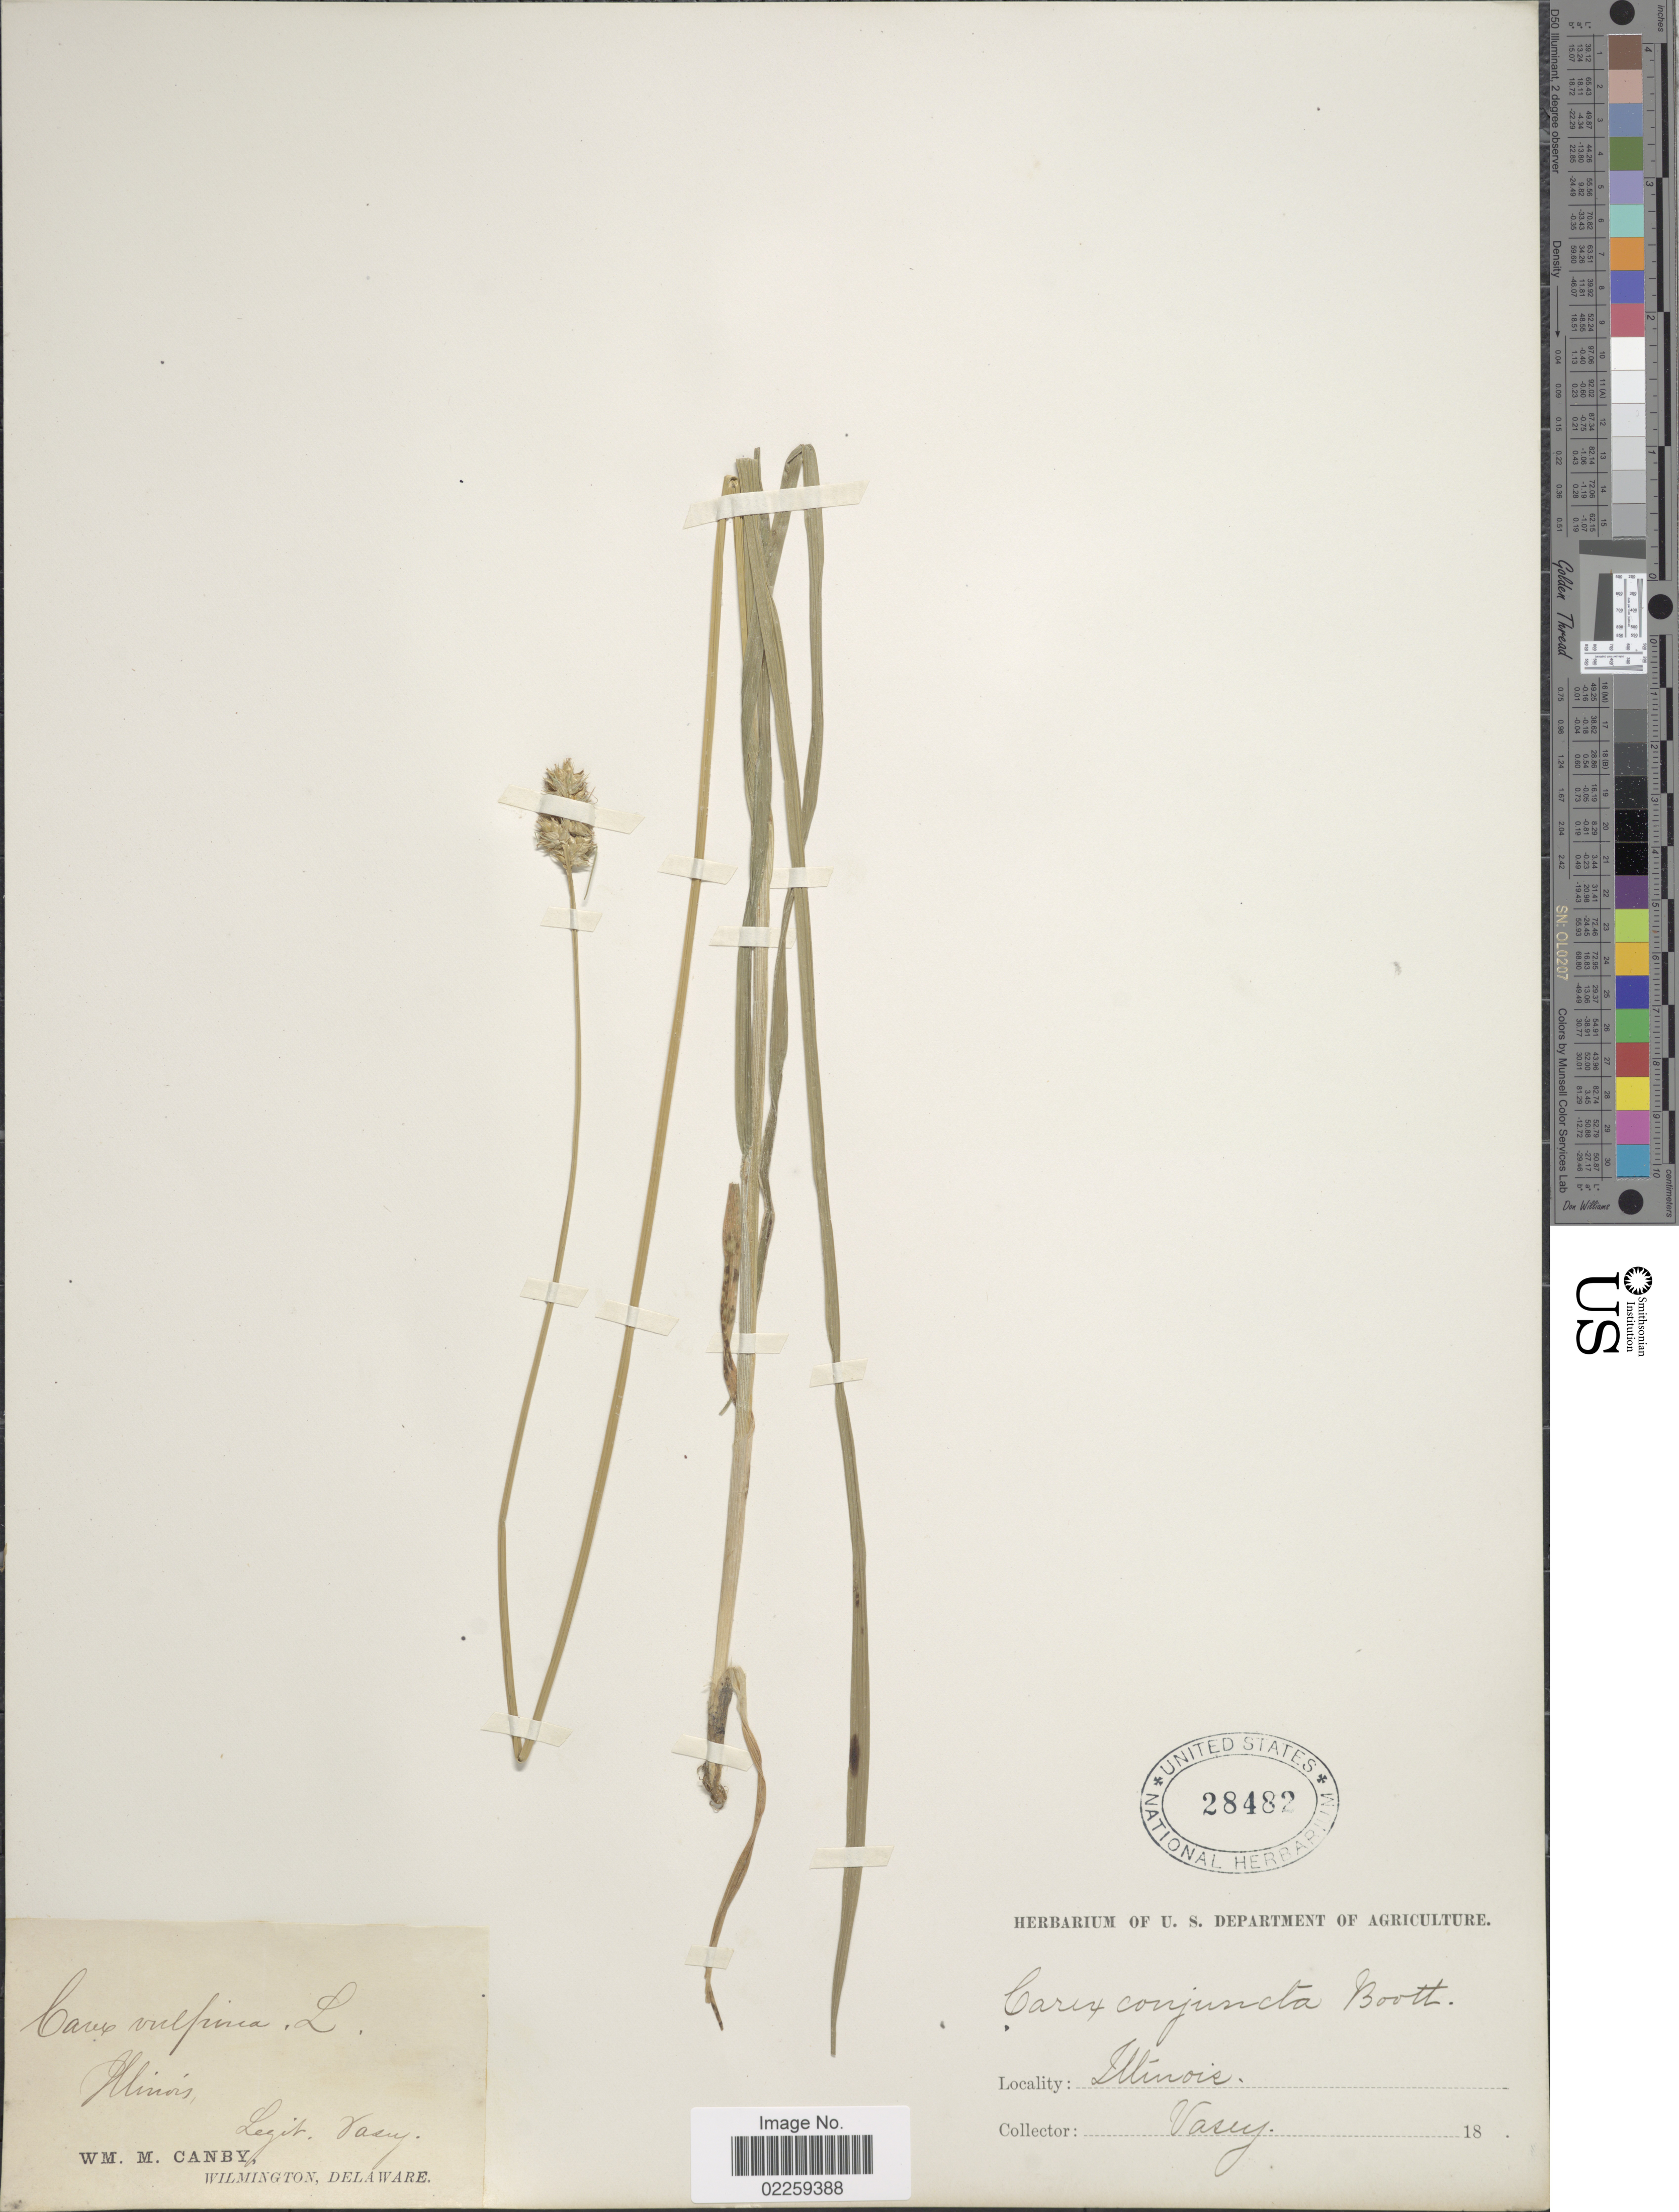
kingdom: Plantae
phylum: Tracheophyta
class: Liliopsida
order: Poales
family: Cyperaceae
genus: Carex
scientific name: Carex conjuncta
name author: Boott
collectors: Vasey, --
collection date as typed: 18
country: United States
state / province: Illinois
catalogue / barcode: US 28482